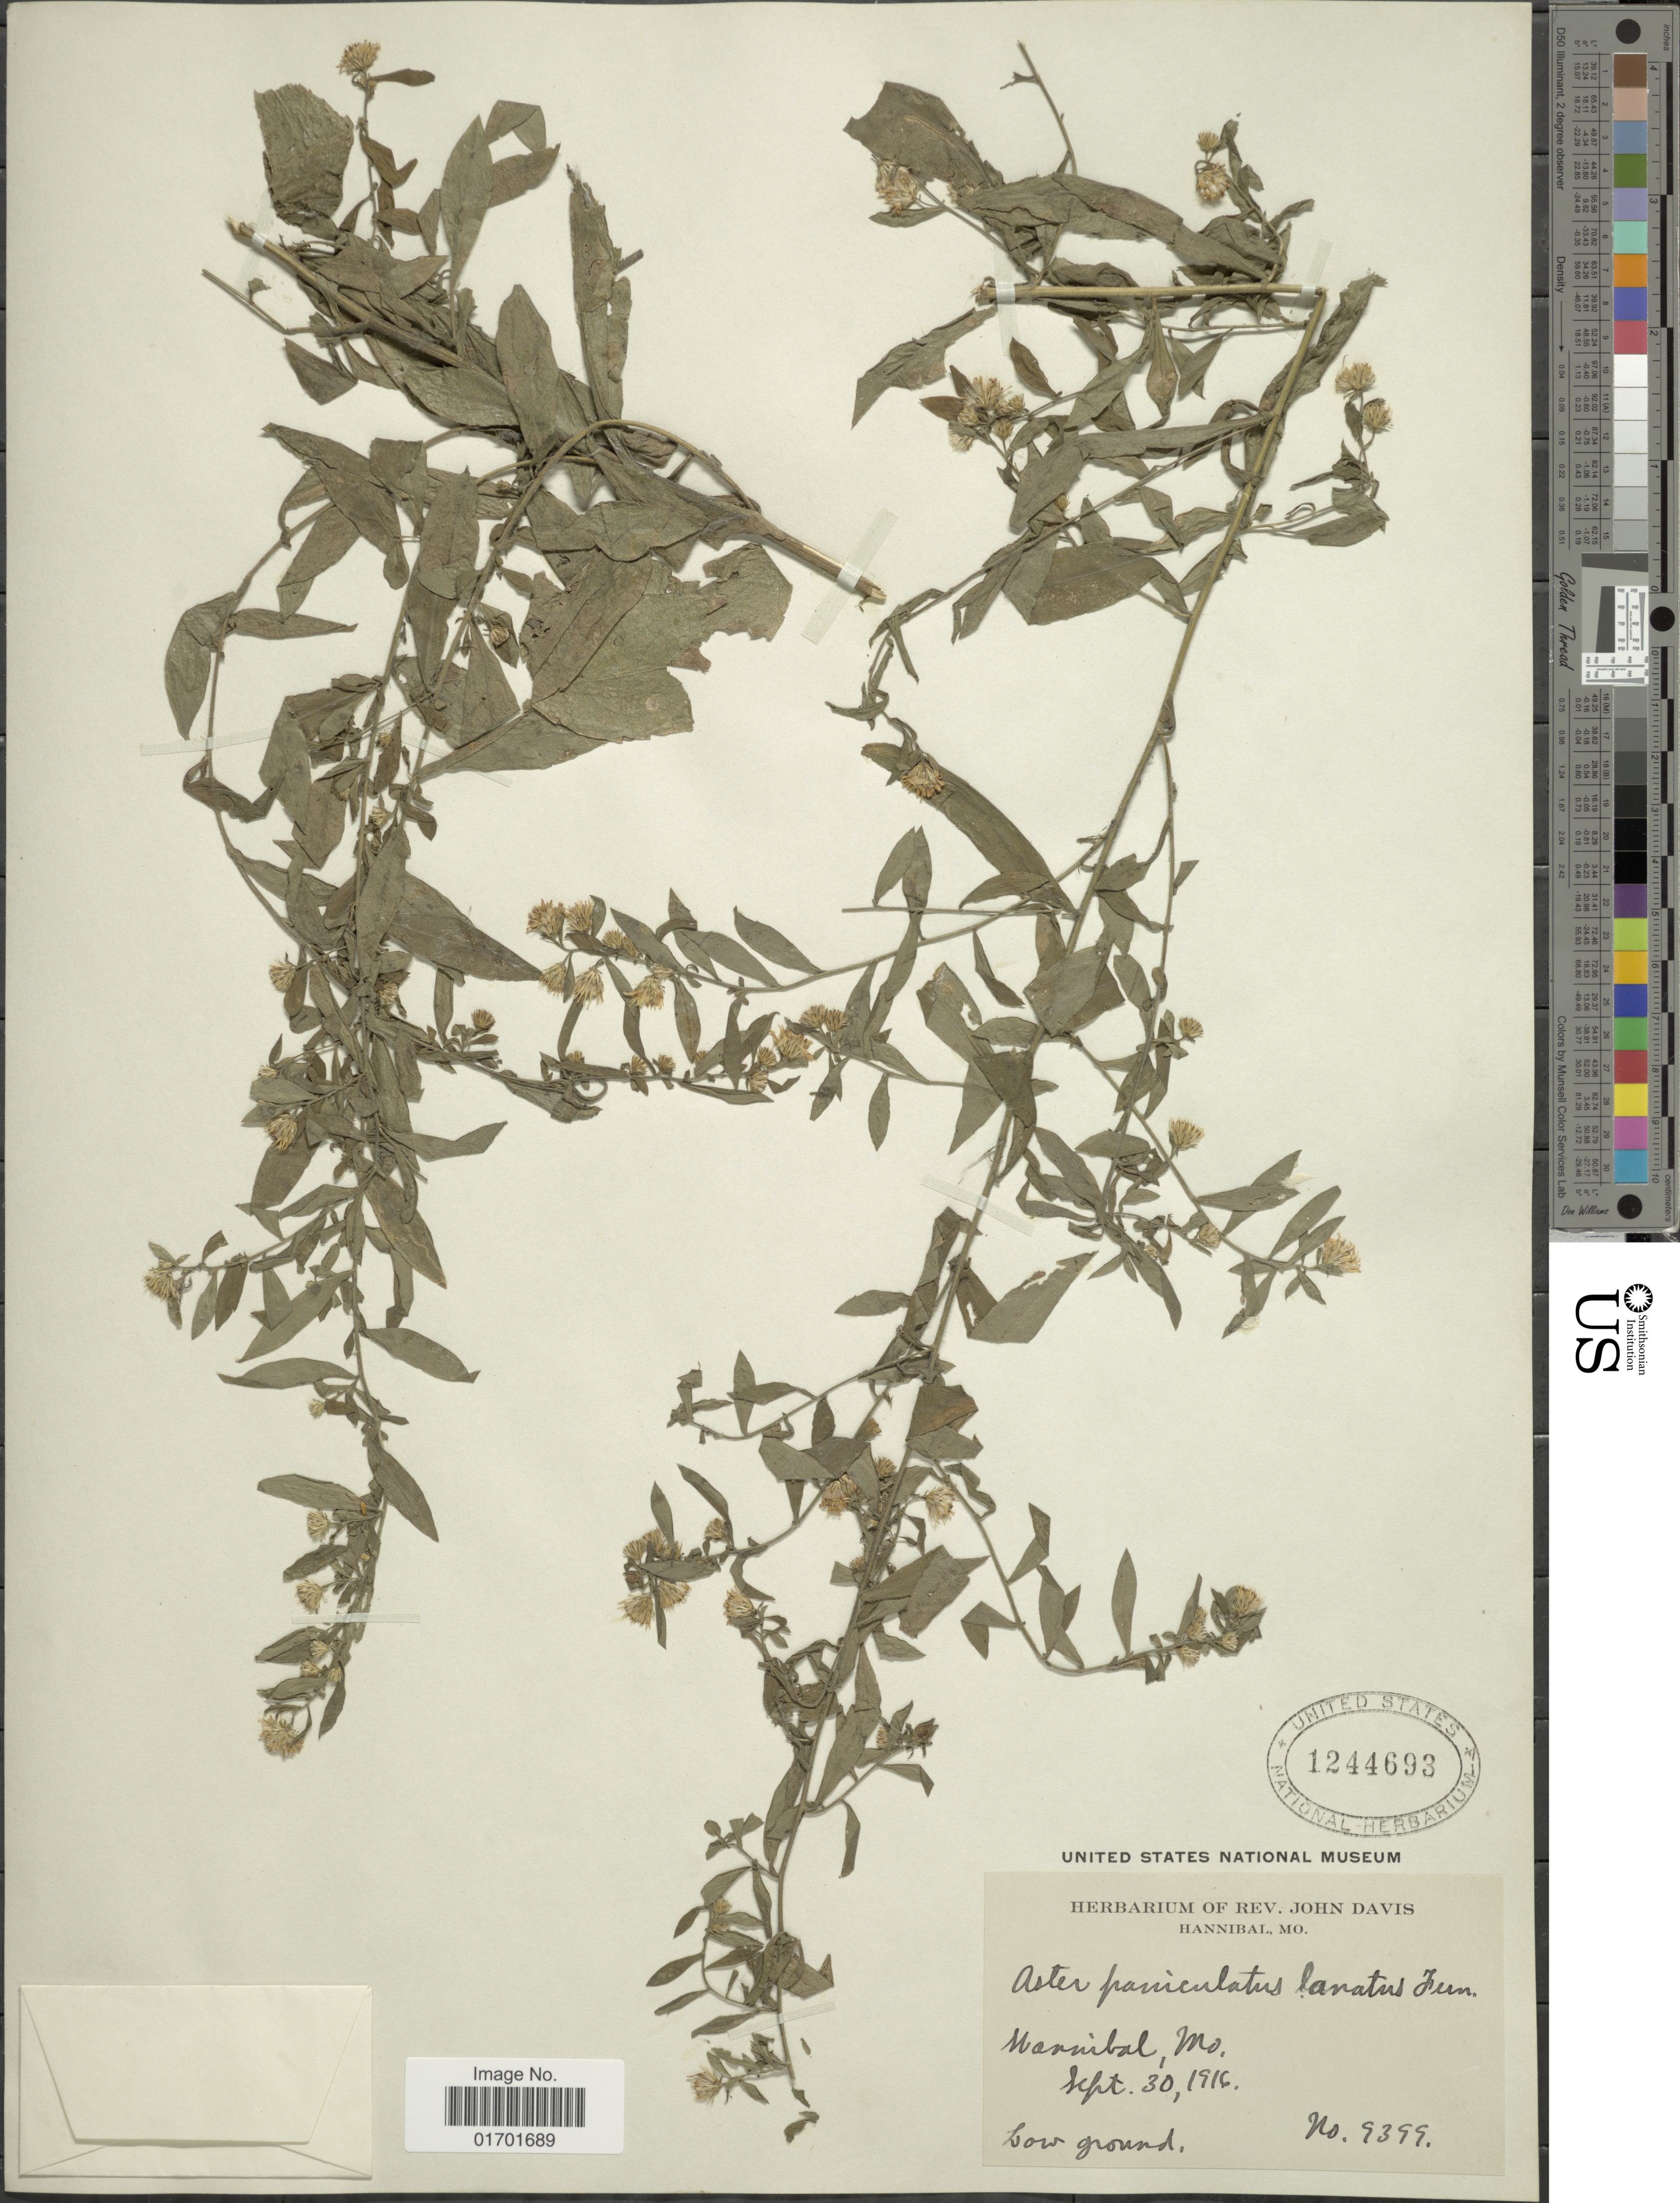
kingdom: Plantae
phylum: Tracheophyta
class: Magnoliopsida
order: Asterales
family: Asteraceae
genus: Symphyotrichum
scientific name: Symphyotrichum lanceolatum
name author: (Willd.) G.L. Nesom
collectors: ex herb. Rev. John Davis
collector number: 9399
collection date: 1916-09-30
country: United States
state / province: Missouri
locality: Hannibal.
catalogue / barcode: US 1244693